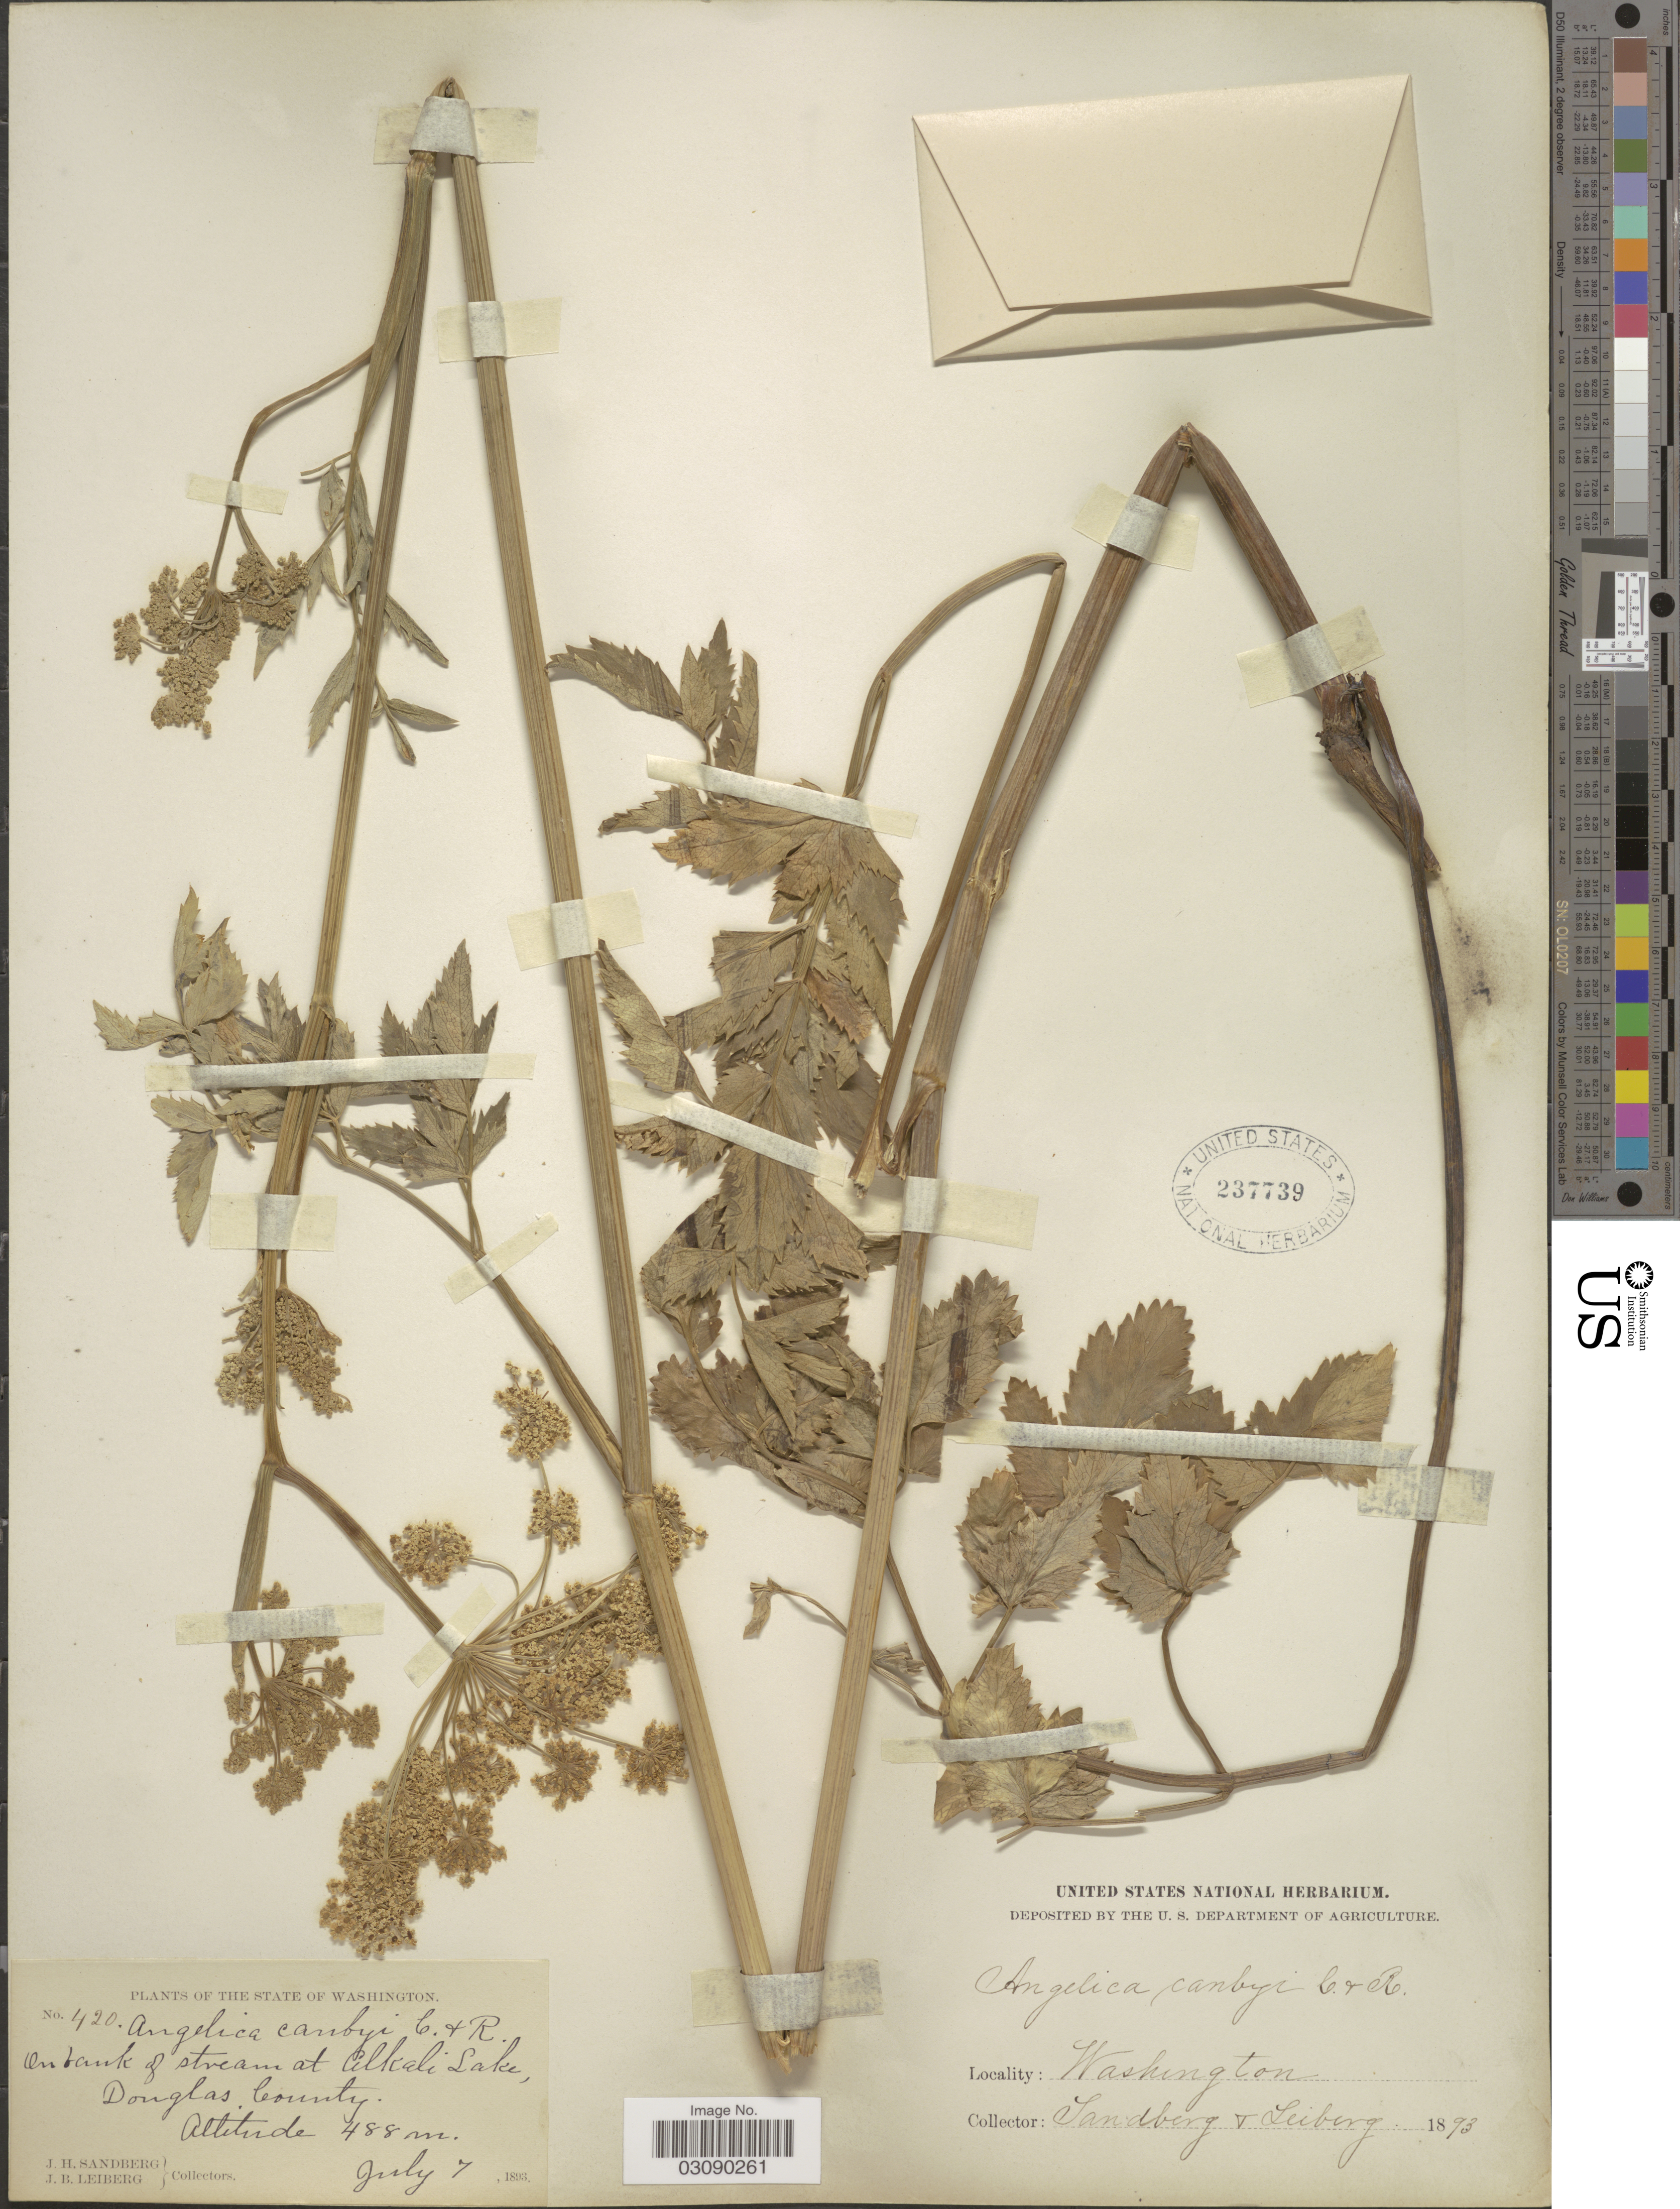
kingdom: Plantae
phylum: Tracheophyta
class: Magnoliopsida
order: Apiales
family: Apiaceae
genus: Angelica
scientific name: Angelica canbyi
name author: J.M. Coult. & Rose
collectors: J. H. Sandberg & J. B. Leiberg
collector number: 420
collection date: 1893-07-07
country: United States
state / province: Washington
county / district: Douglas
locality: On bank of stream ar Alkali Lake, Douglas County.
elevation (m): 488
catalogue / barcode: US 237739